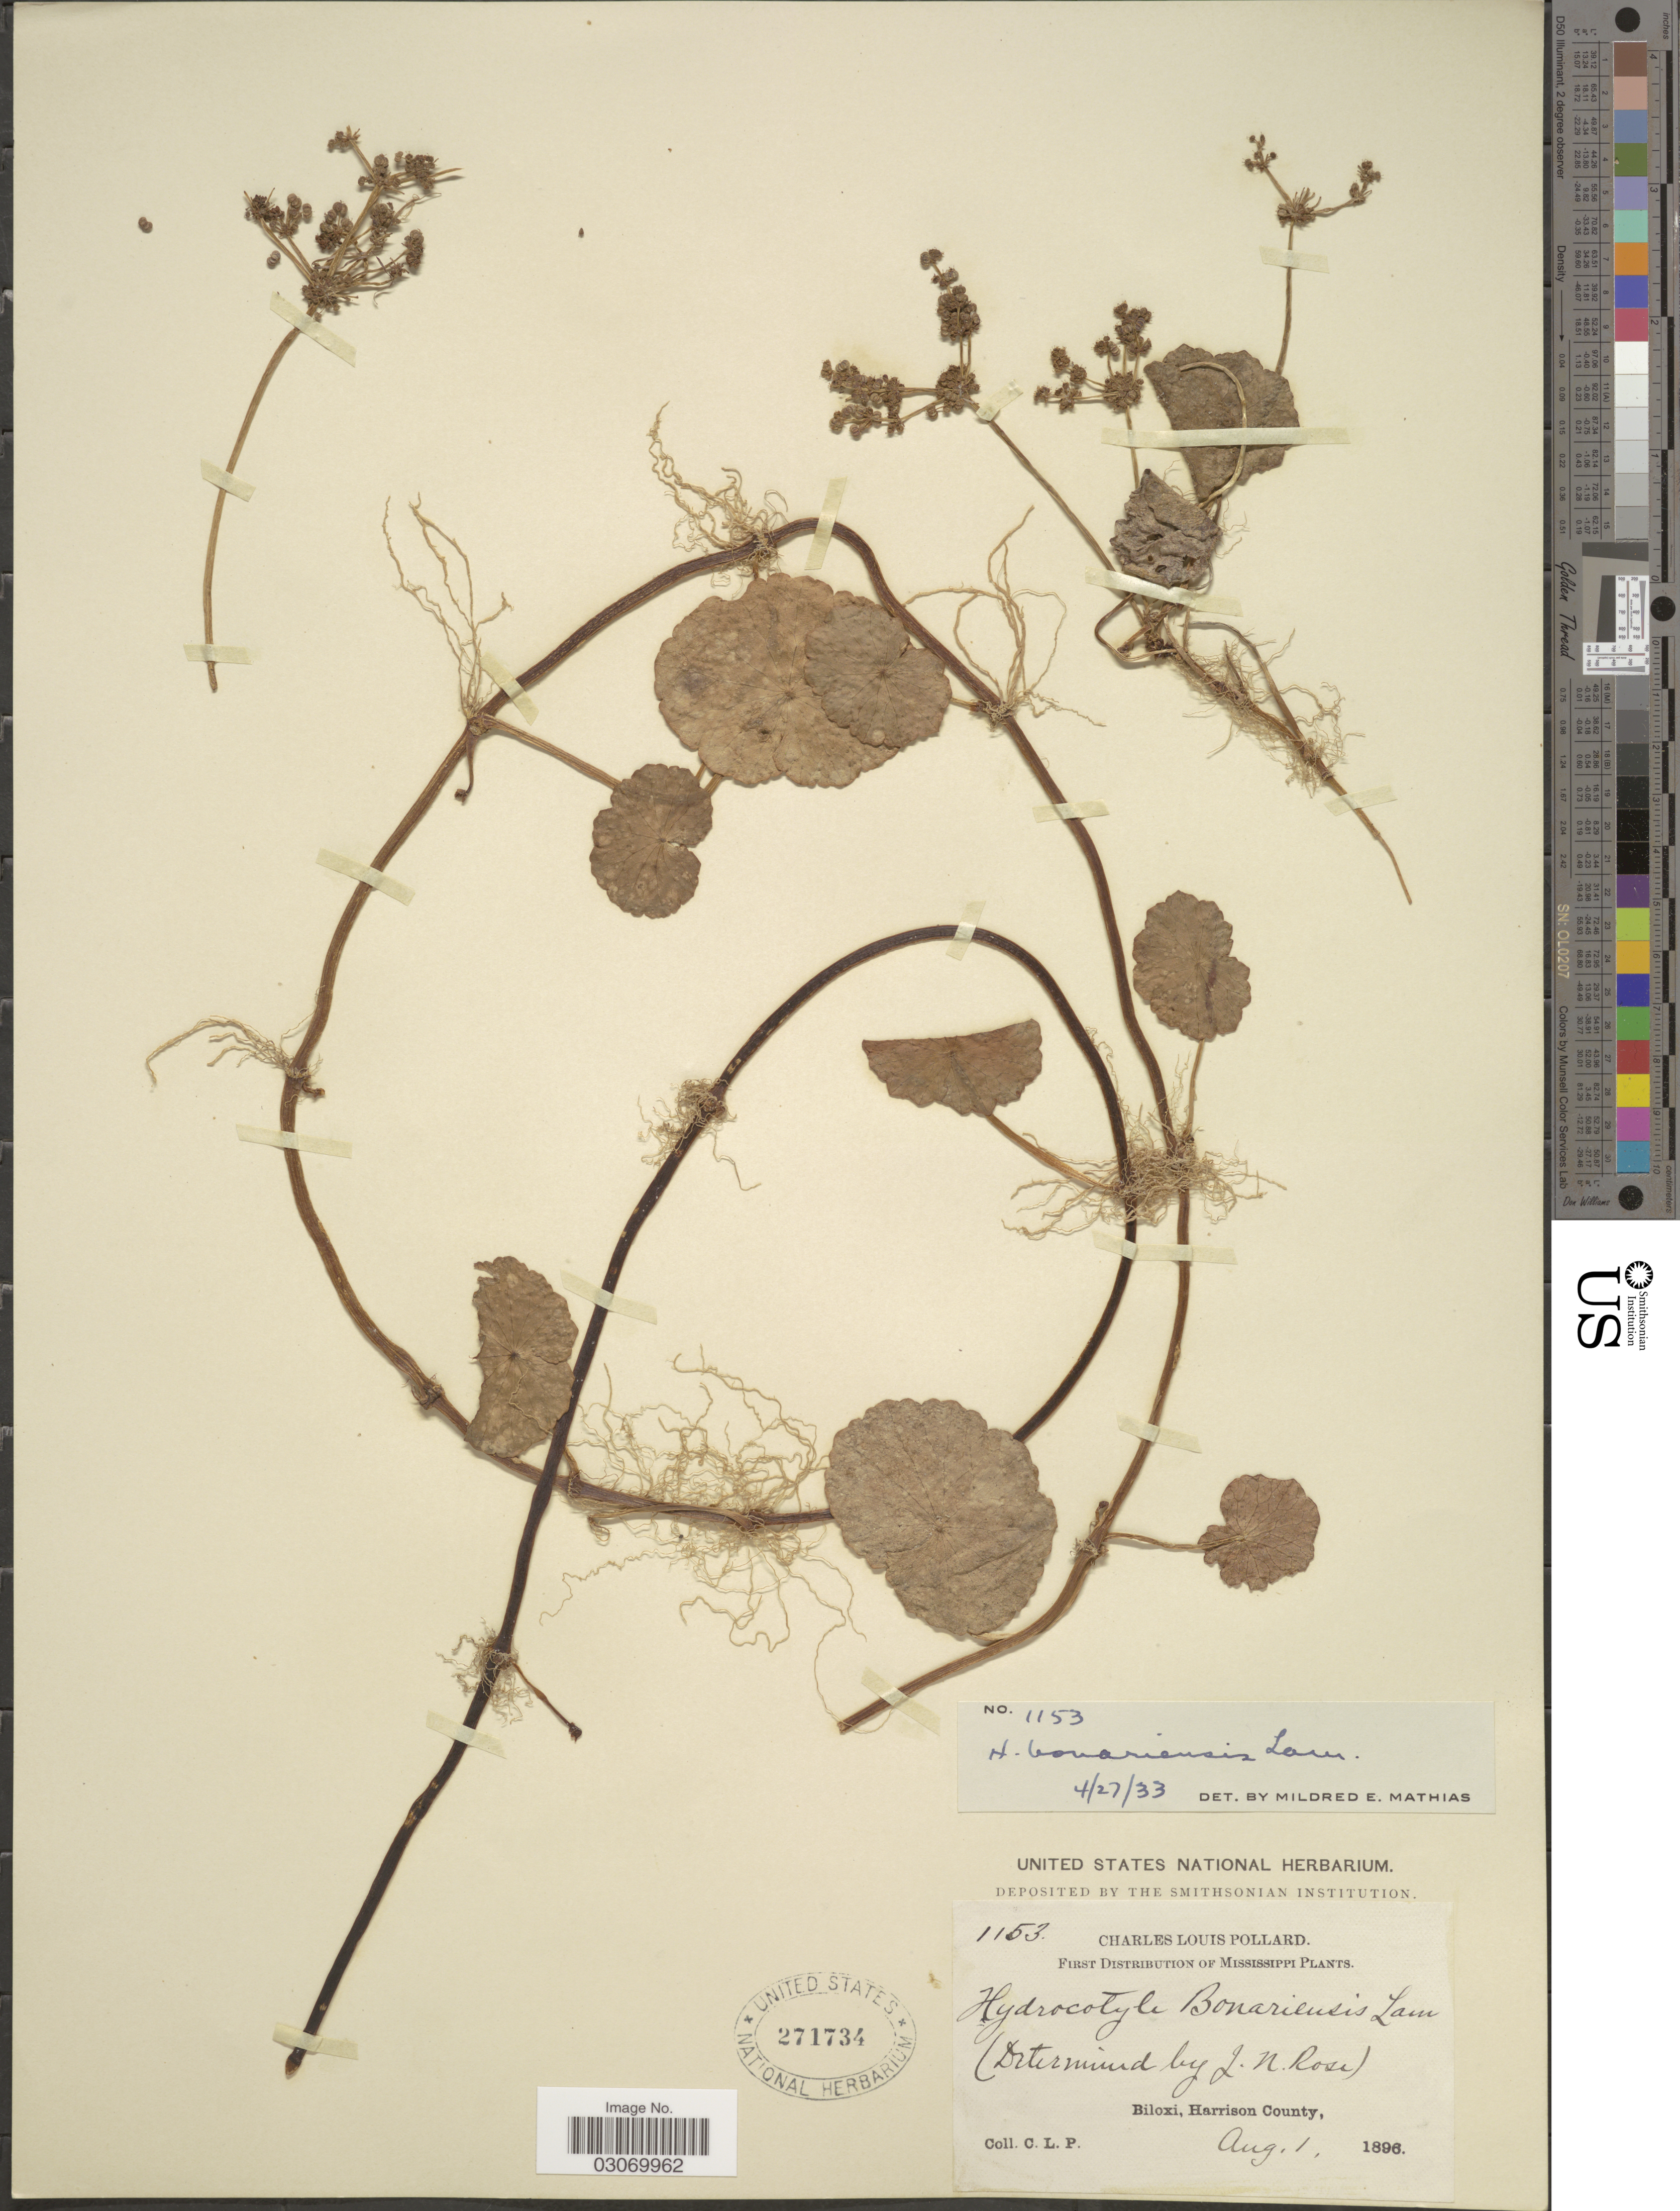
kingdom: Plantae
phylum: Tracheophyta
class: Magnoliopsida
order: Apiales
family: Araliaceae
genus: Hydrocotyle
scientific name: Hydrocotyle bonariensis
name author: Lam.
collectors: C. L. Pollard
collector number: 1153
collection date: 1896-08-01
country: United States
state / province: Mississippi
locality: Biloxi, Harrison County.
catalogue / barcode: US 271734